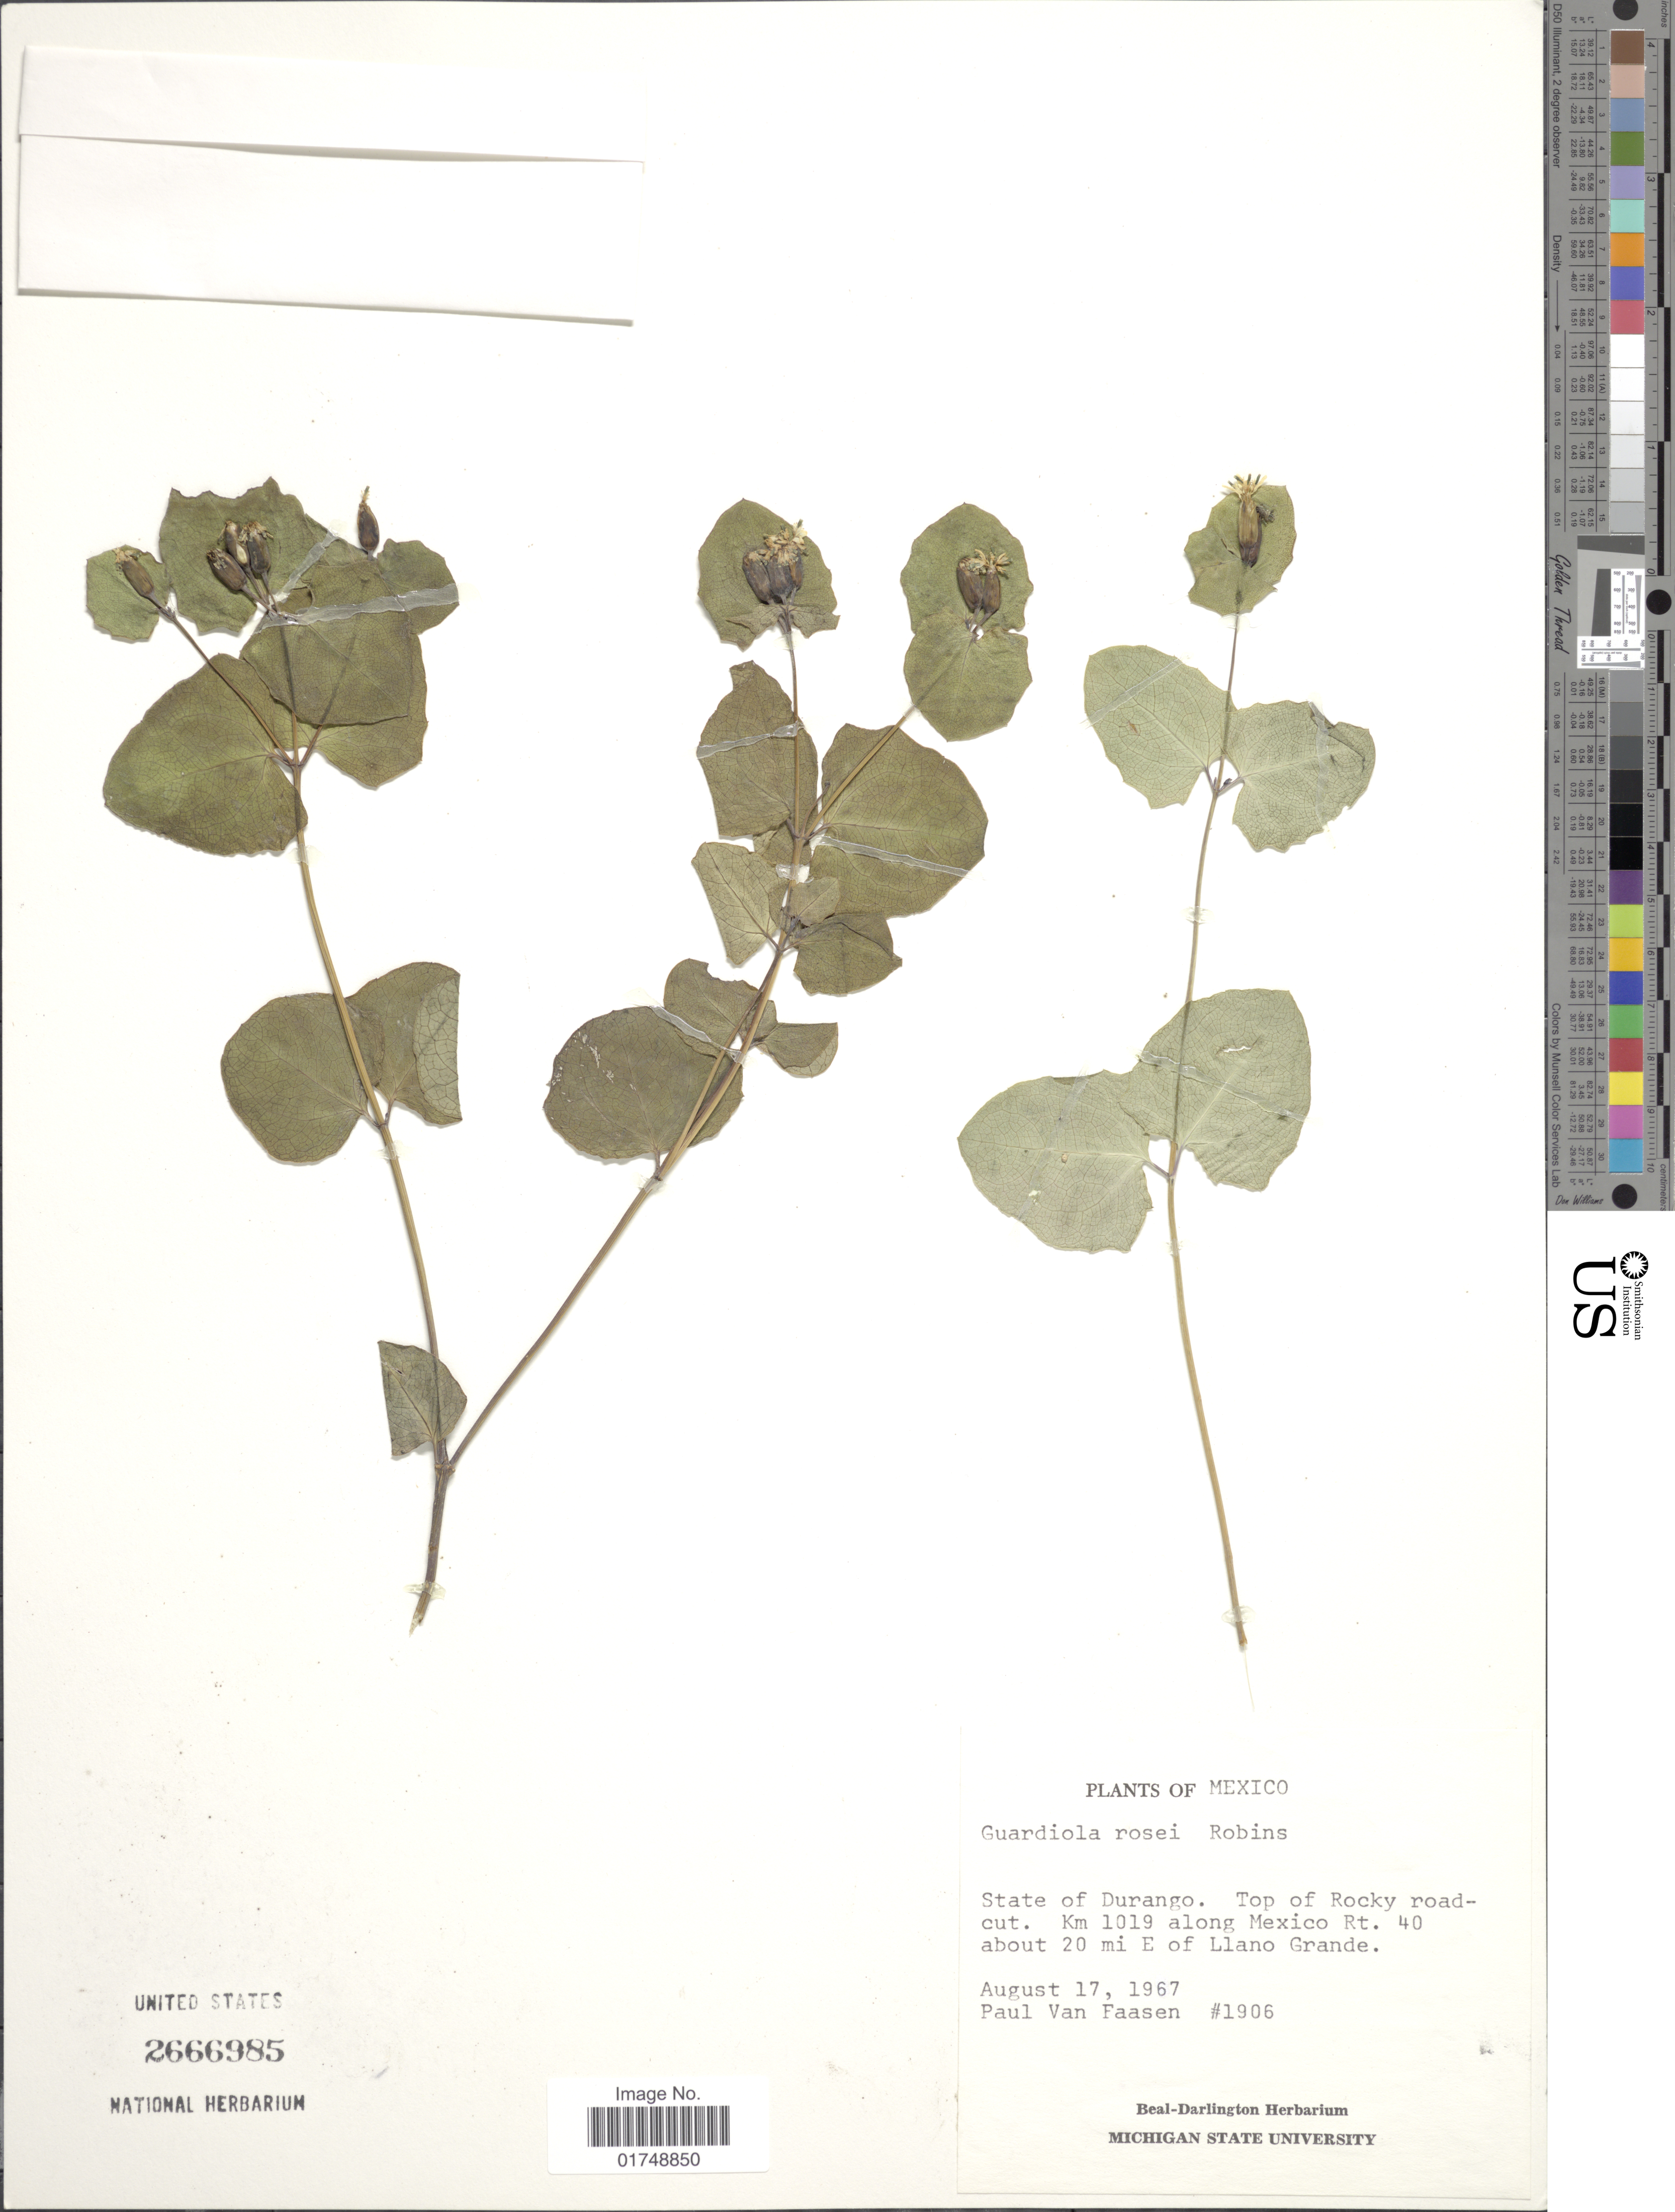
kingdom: Plantae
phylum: Tracheophyta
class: Magnoliopsida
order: Asterales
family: Asteraceae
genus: Guardiola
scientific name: Guardiola rosei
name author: B.L. Rob.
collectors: P. Van Faasen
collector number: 1906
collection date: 1967-08-17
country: Mexico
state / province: Durango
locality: Top of rocky roadcut. Km 1019 along Mexico Rt. 40 about 20 mi E of Lano Grande.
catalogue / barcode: US 2666985